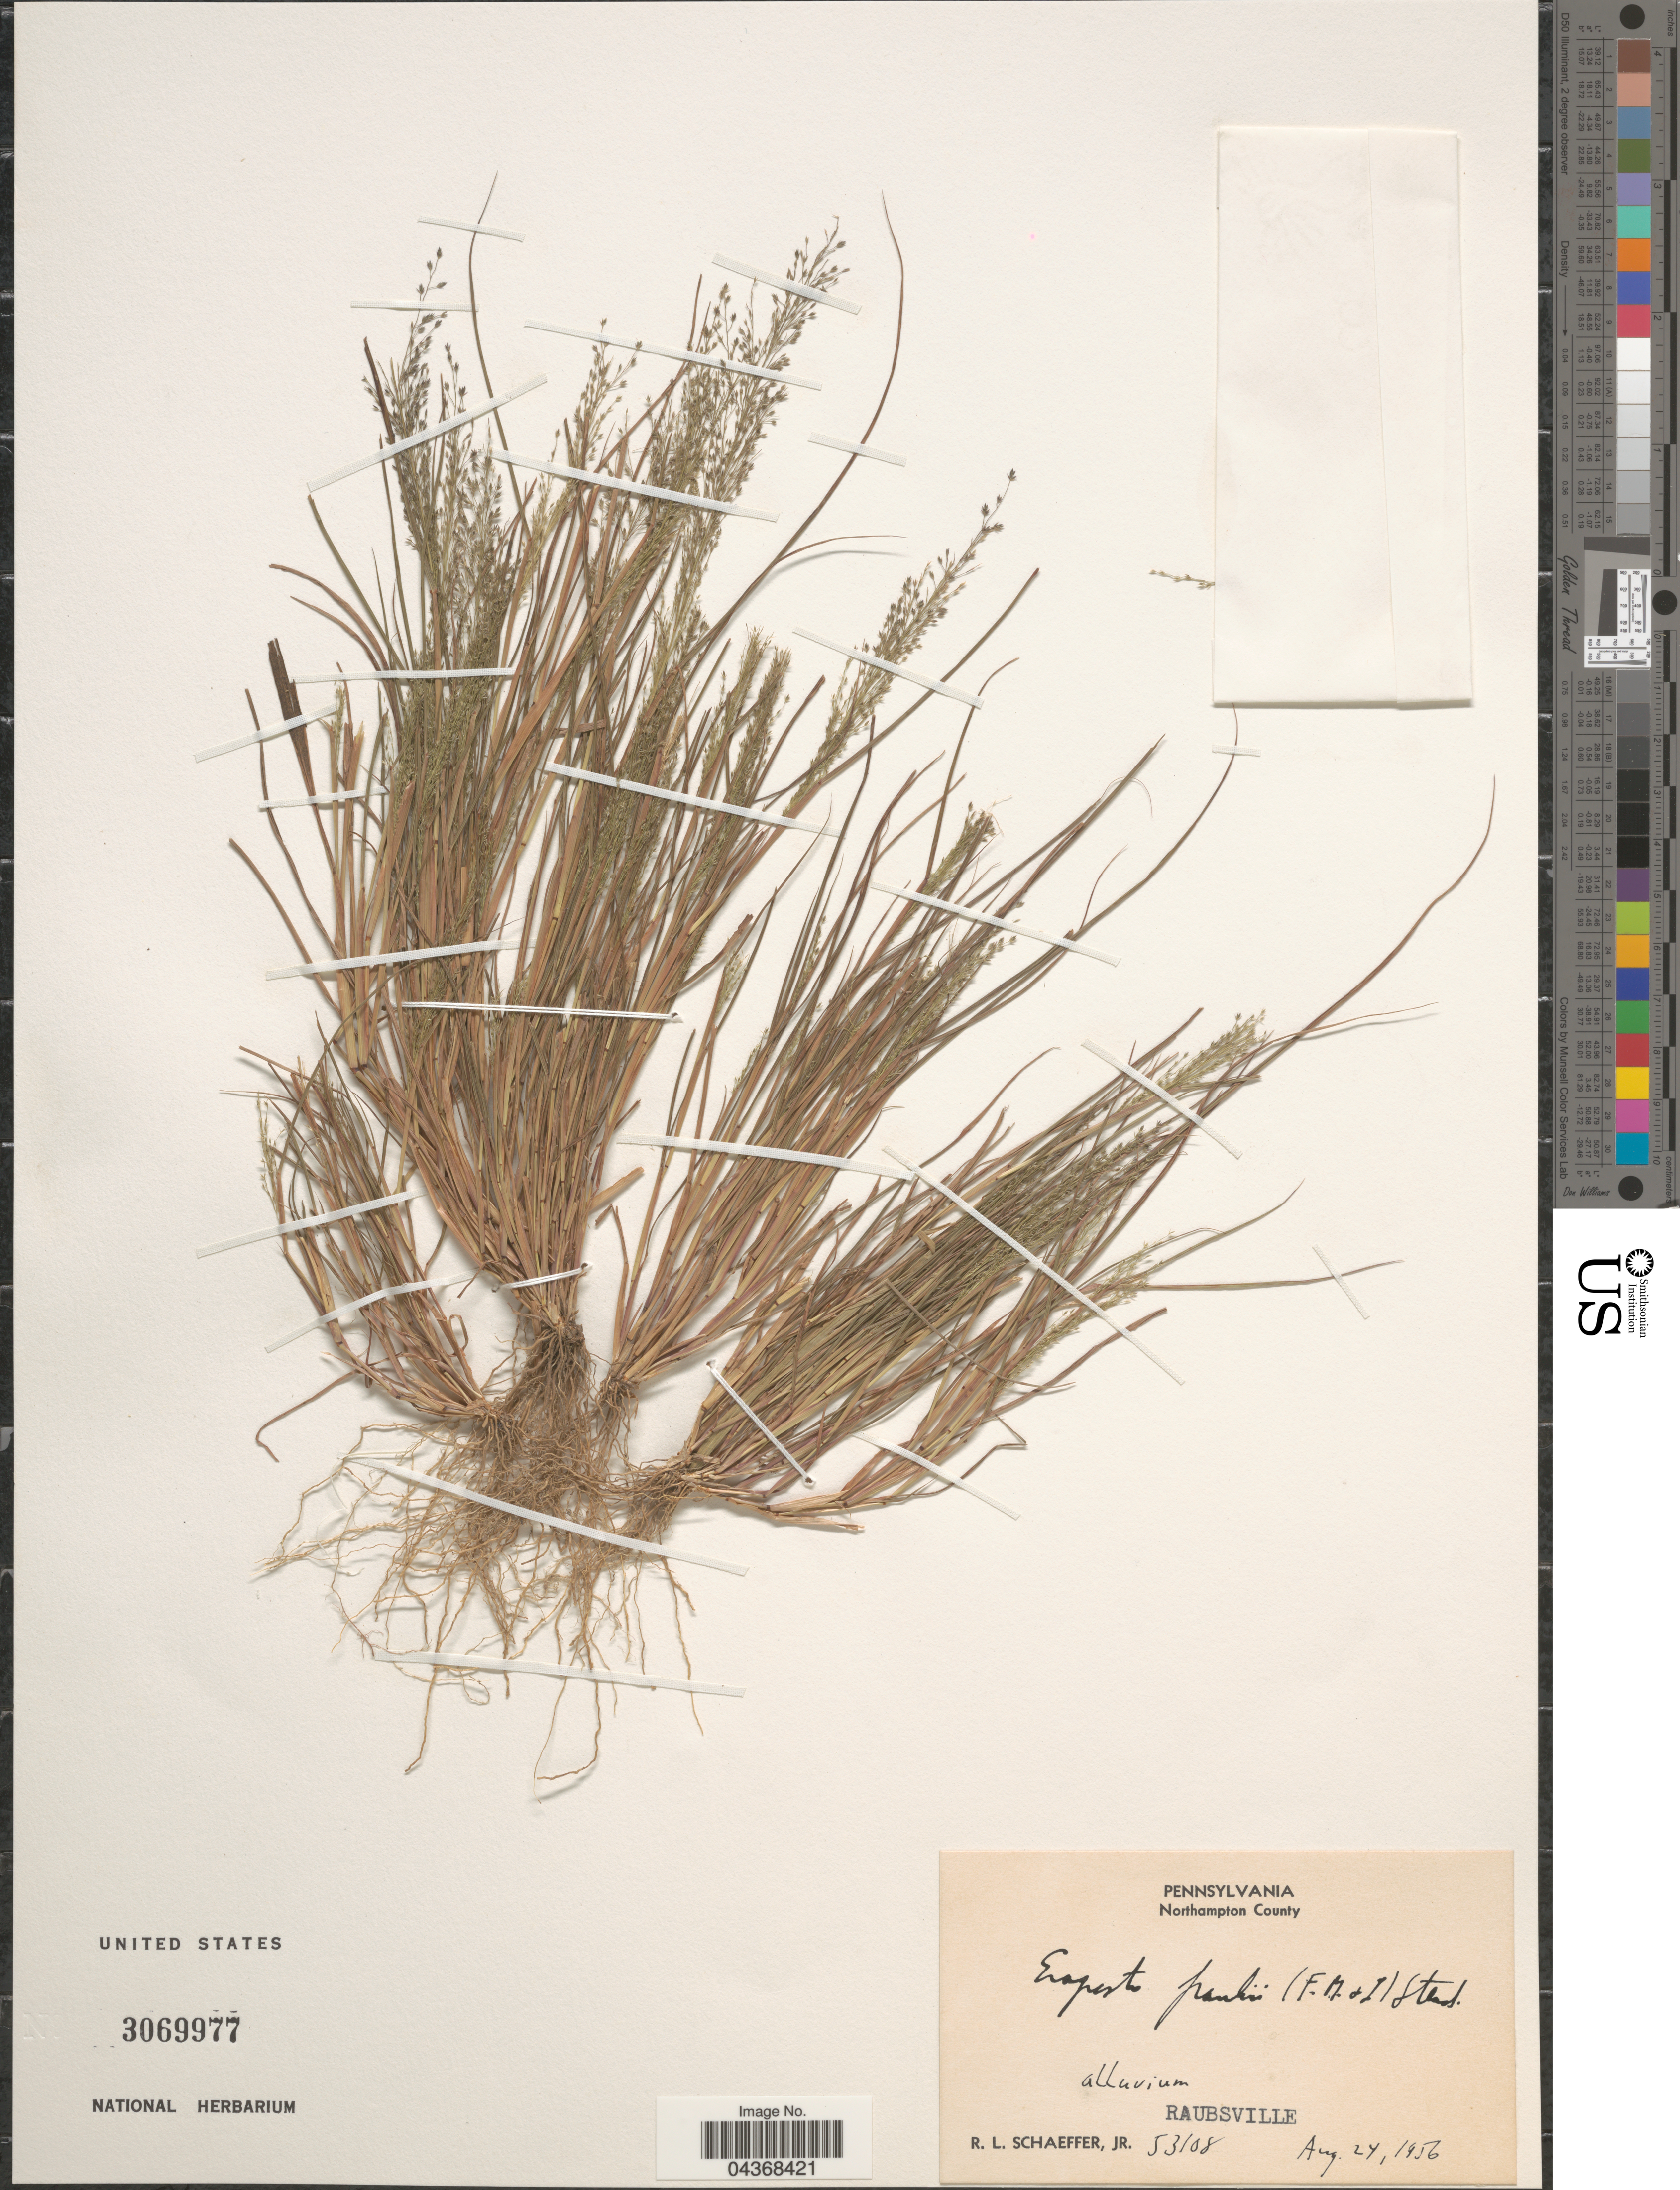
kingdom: Plantae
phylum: Tracheophyta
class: Liliopsida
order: Poales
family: Poaceae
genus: Eragrostis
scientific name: Eragrostis frankii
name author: C.A. Mey. ex Steud.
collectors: R. L. Schaeffer Jr.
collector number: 53108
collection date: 1956-08-24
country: United States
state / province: Pennsylvania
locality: Northampton County. Raubsville.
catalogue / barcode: US 3069977